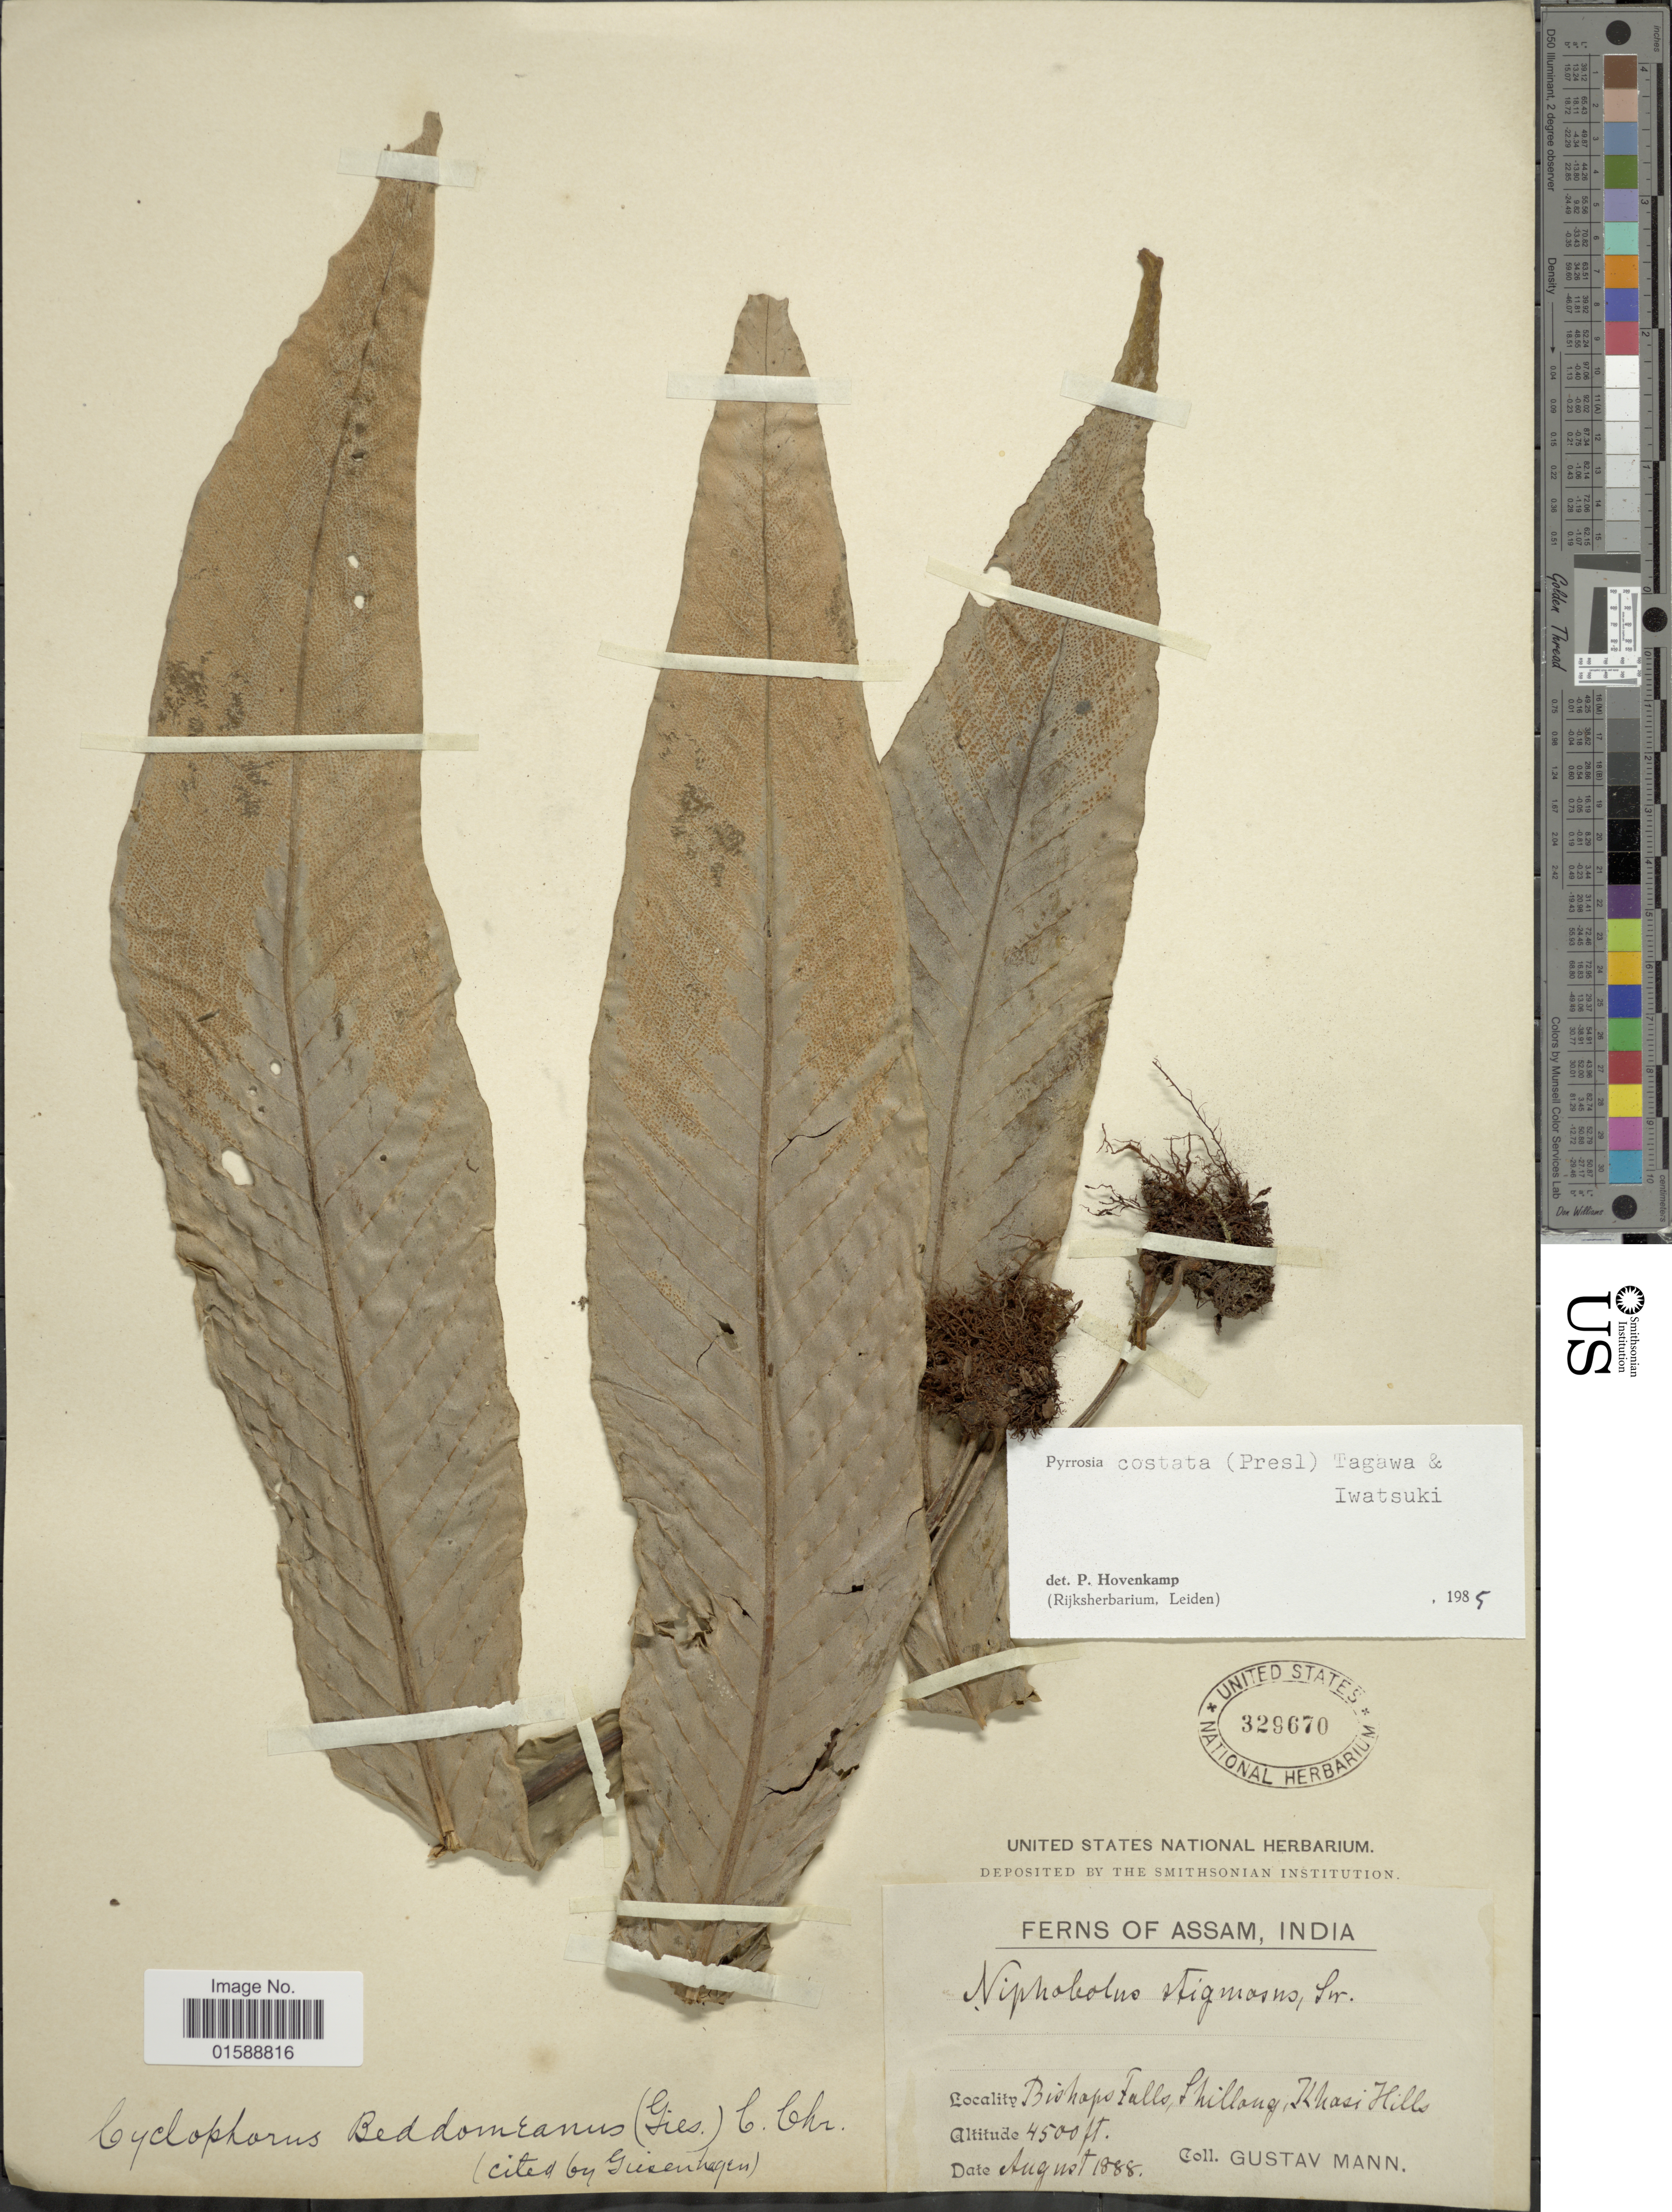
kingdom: Plantae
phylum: Tracheophyta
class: Polypodiopsida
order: Polypodiales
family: Polypodiaceae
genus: Pyrrosia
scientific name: Pyrrosia costata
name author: (Wall. ex C. Presl) Tagawa & K. Iwats.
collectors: G. Mann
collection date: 1888-08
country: India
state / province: Meghalaya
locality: Bishops Falls, Shillong; Khasi Hills. Assam.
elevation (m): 1372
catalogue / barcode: US 329670